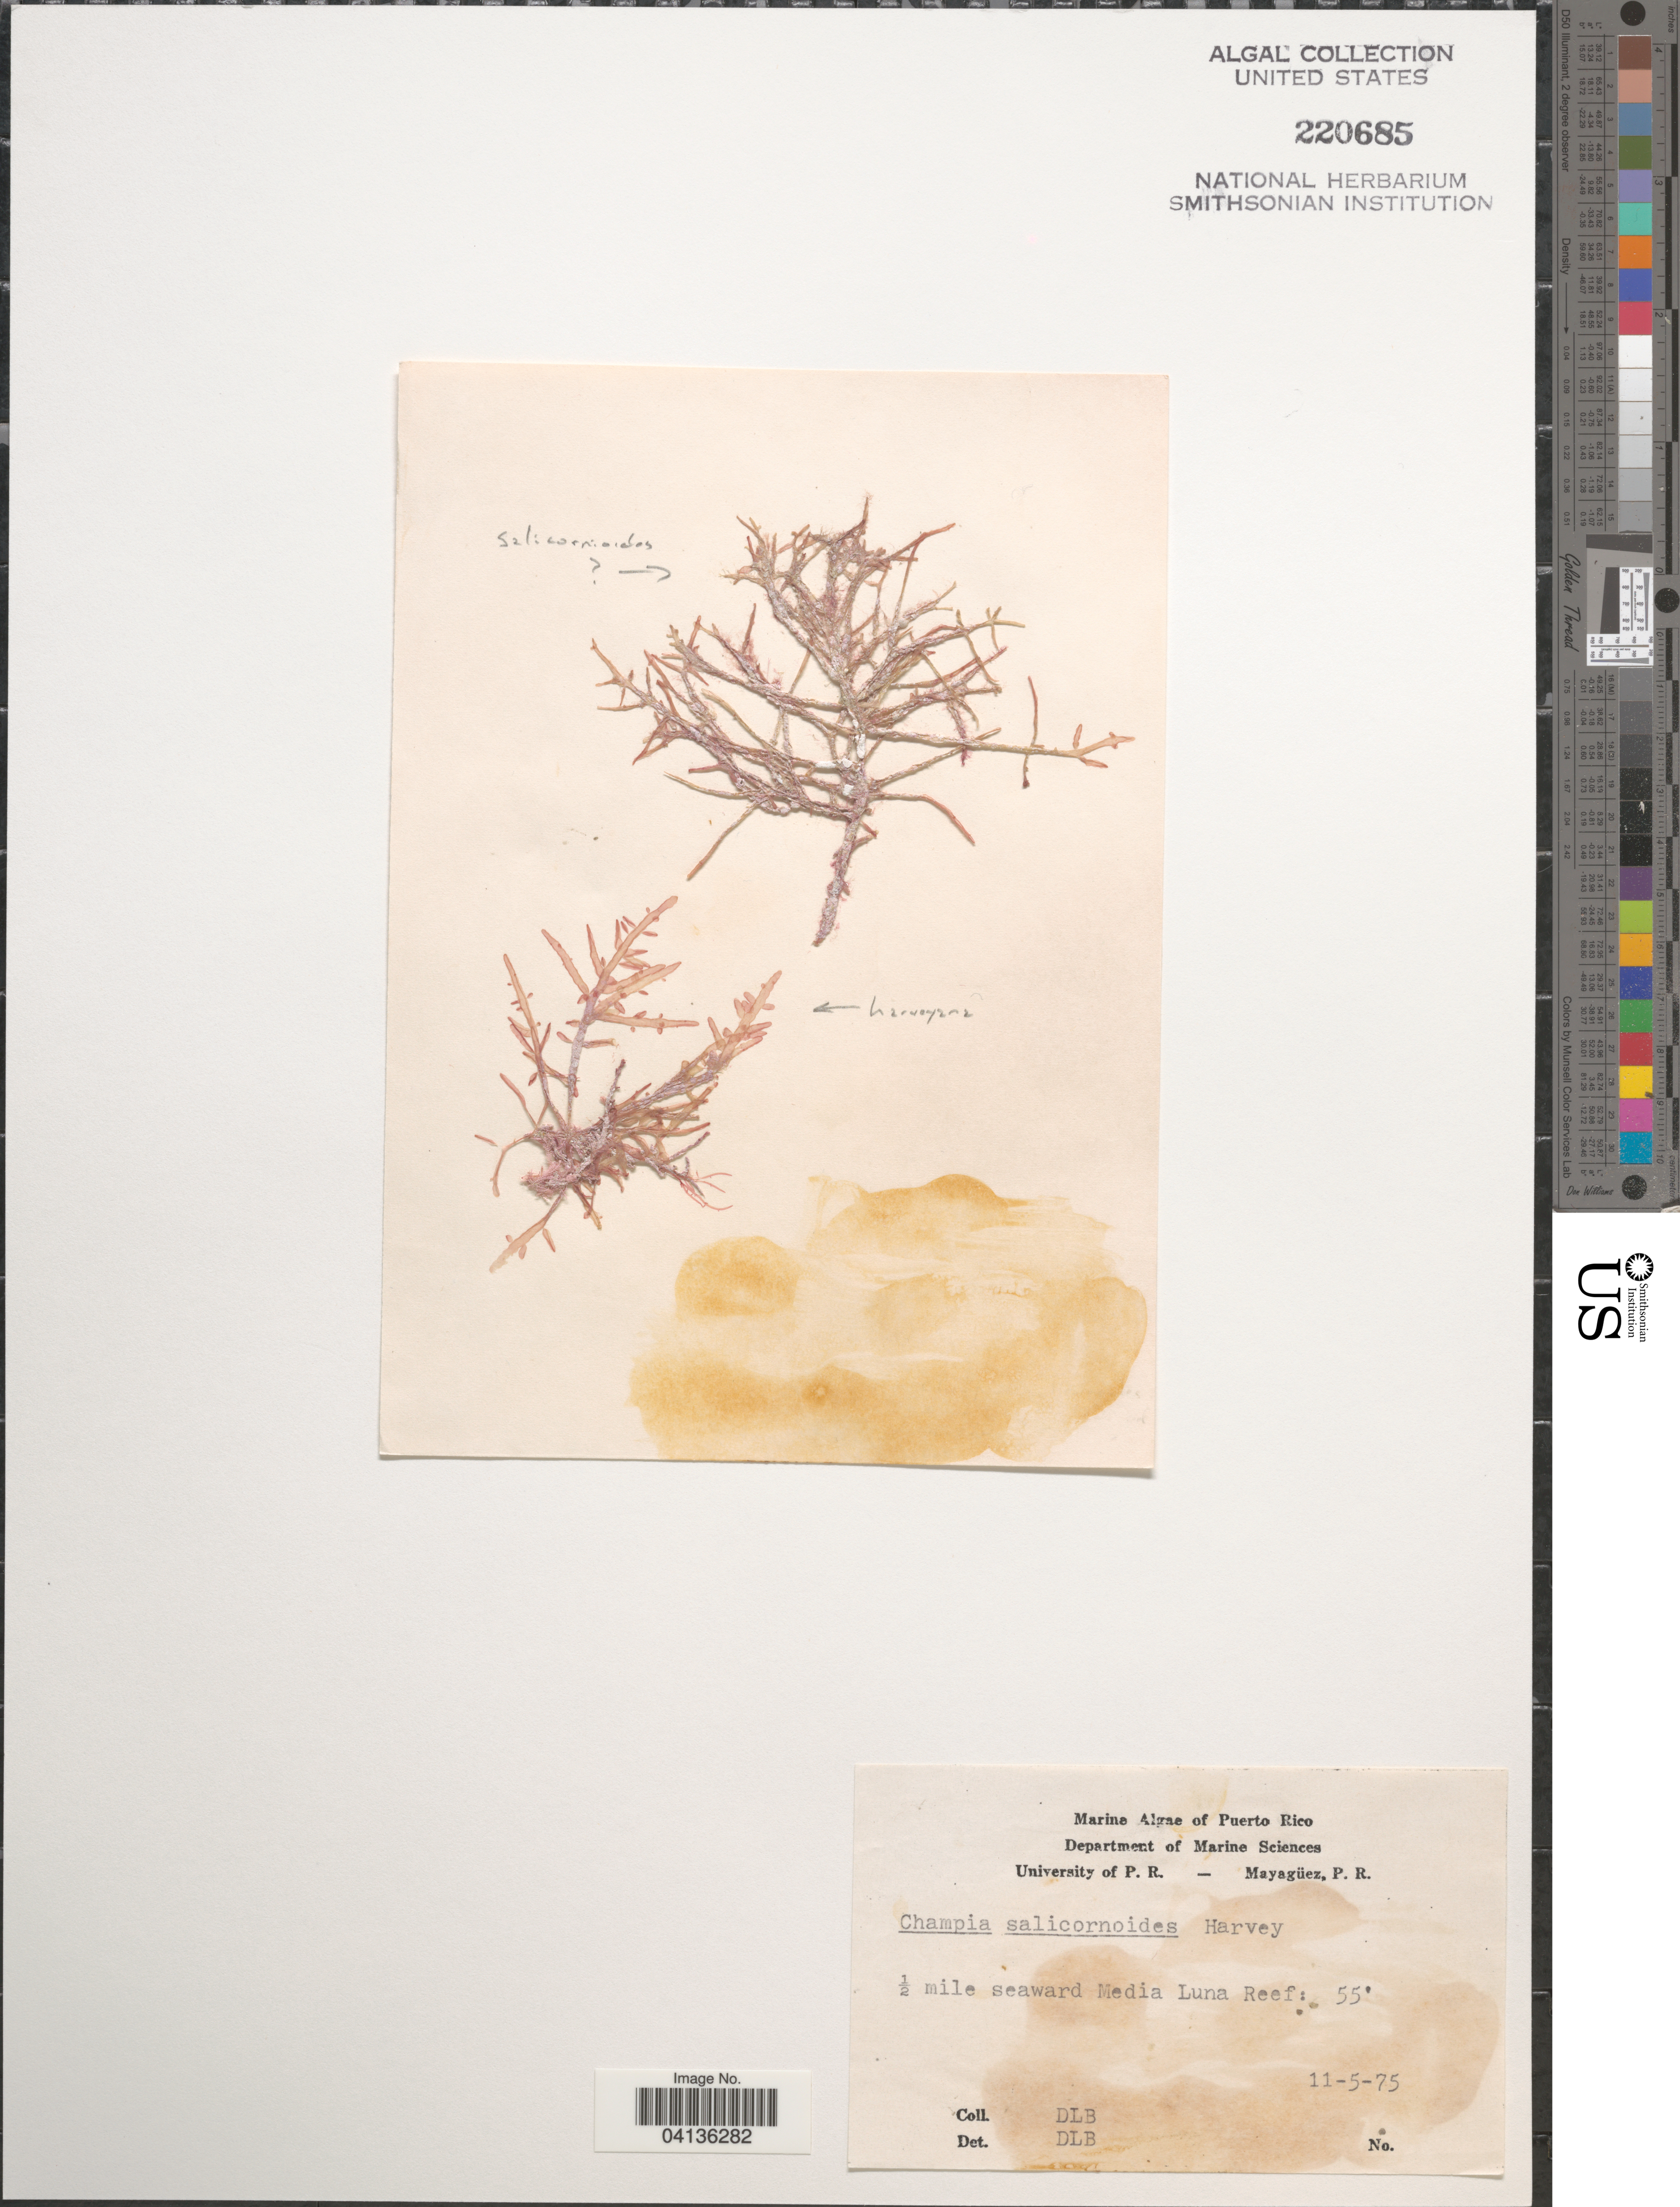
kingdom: Plantae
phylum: Rhodophyta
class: Florideophyceae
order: Rhodymeniales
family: Champiaceae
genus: Champia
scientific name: Champia salicornioides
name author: Harv.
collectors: D. L. B.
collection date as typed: Transcribed d/m/y: 11/5/75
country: Puerto Rico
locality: ½ mi seaward Media Luna Reef.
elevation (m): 17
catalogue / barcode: US 220685